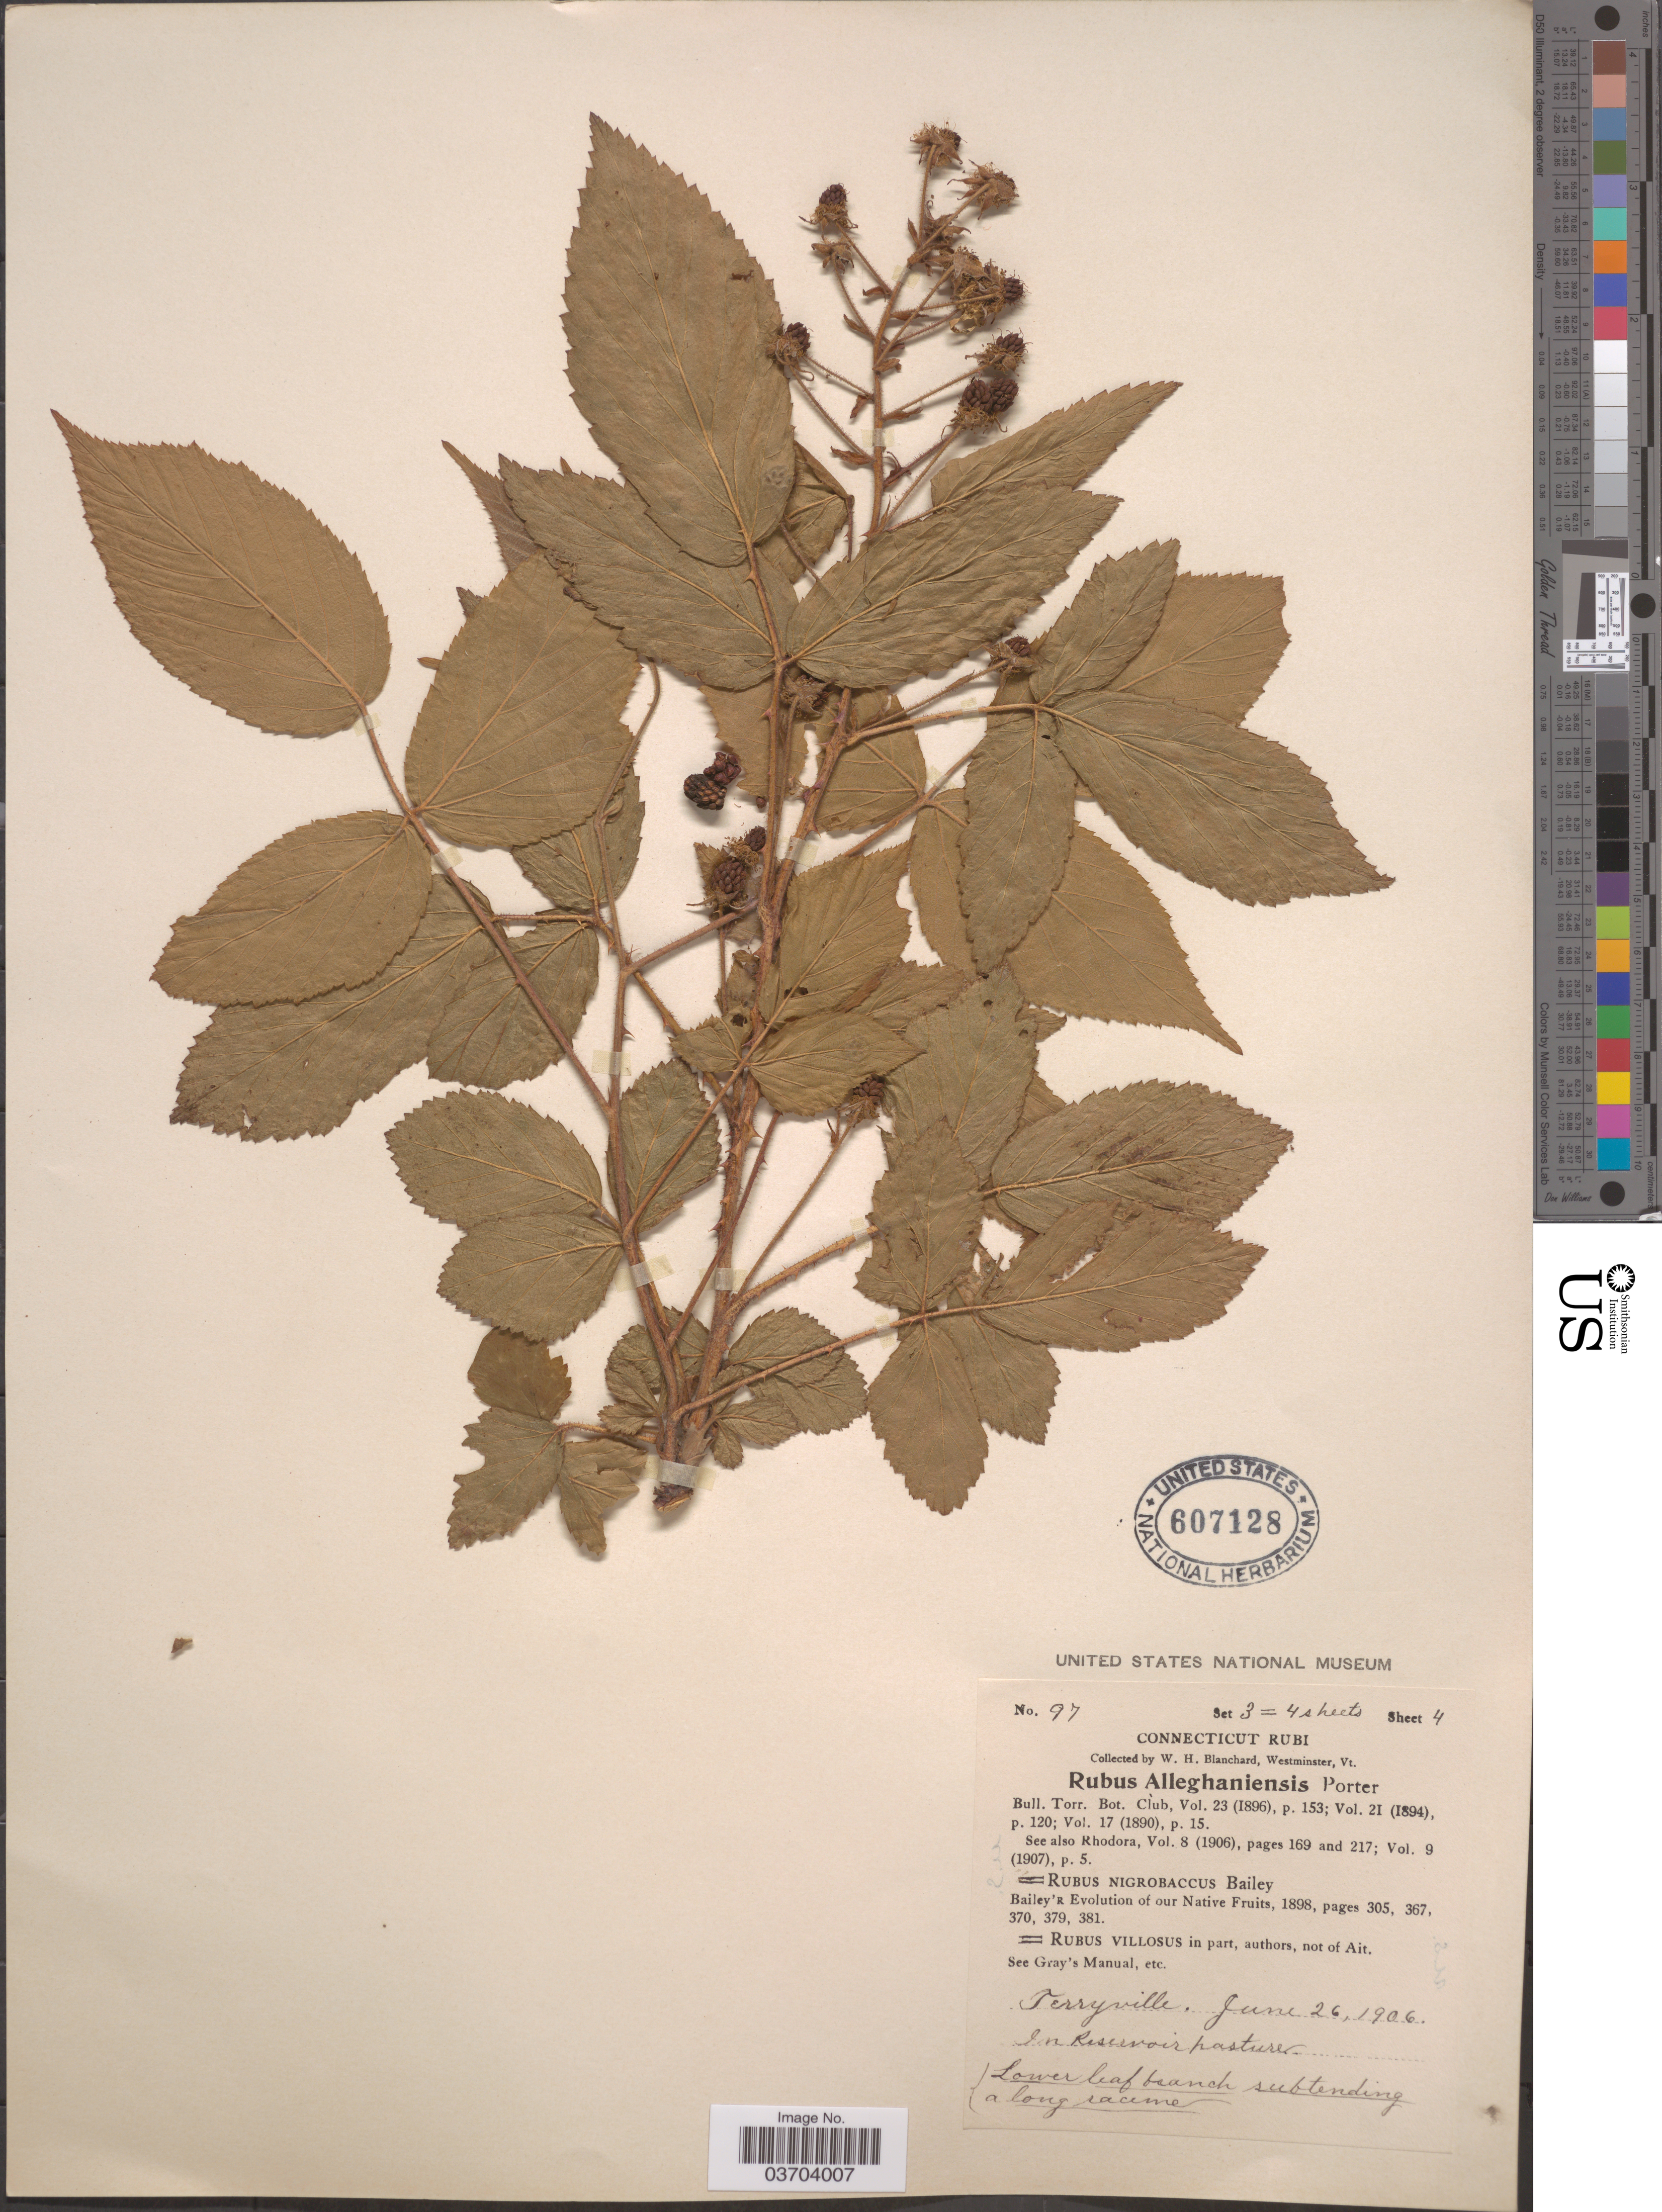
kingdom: Plantae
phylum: Tracheophyta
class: Magnoliopsida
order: Rosales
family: Rosaceae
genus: Rubus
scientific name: Rubus allegheniensis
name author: Porter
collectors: W. H. Blanchard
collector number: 97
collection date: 1906-06-26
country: United States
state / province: Connecticut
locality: Terryville. In Reservoir pasture.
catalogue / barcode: US 607128